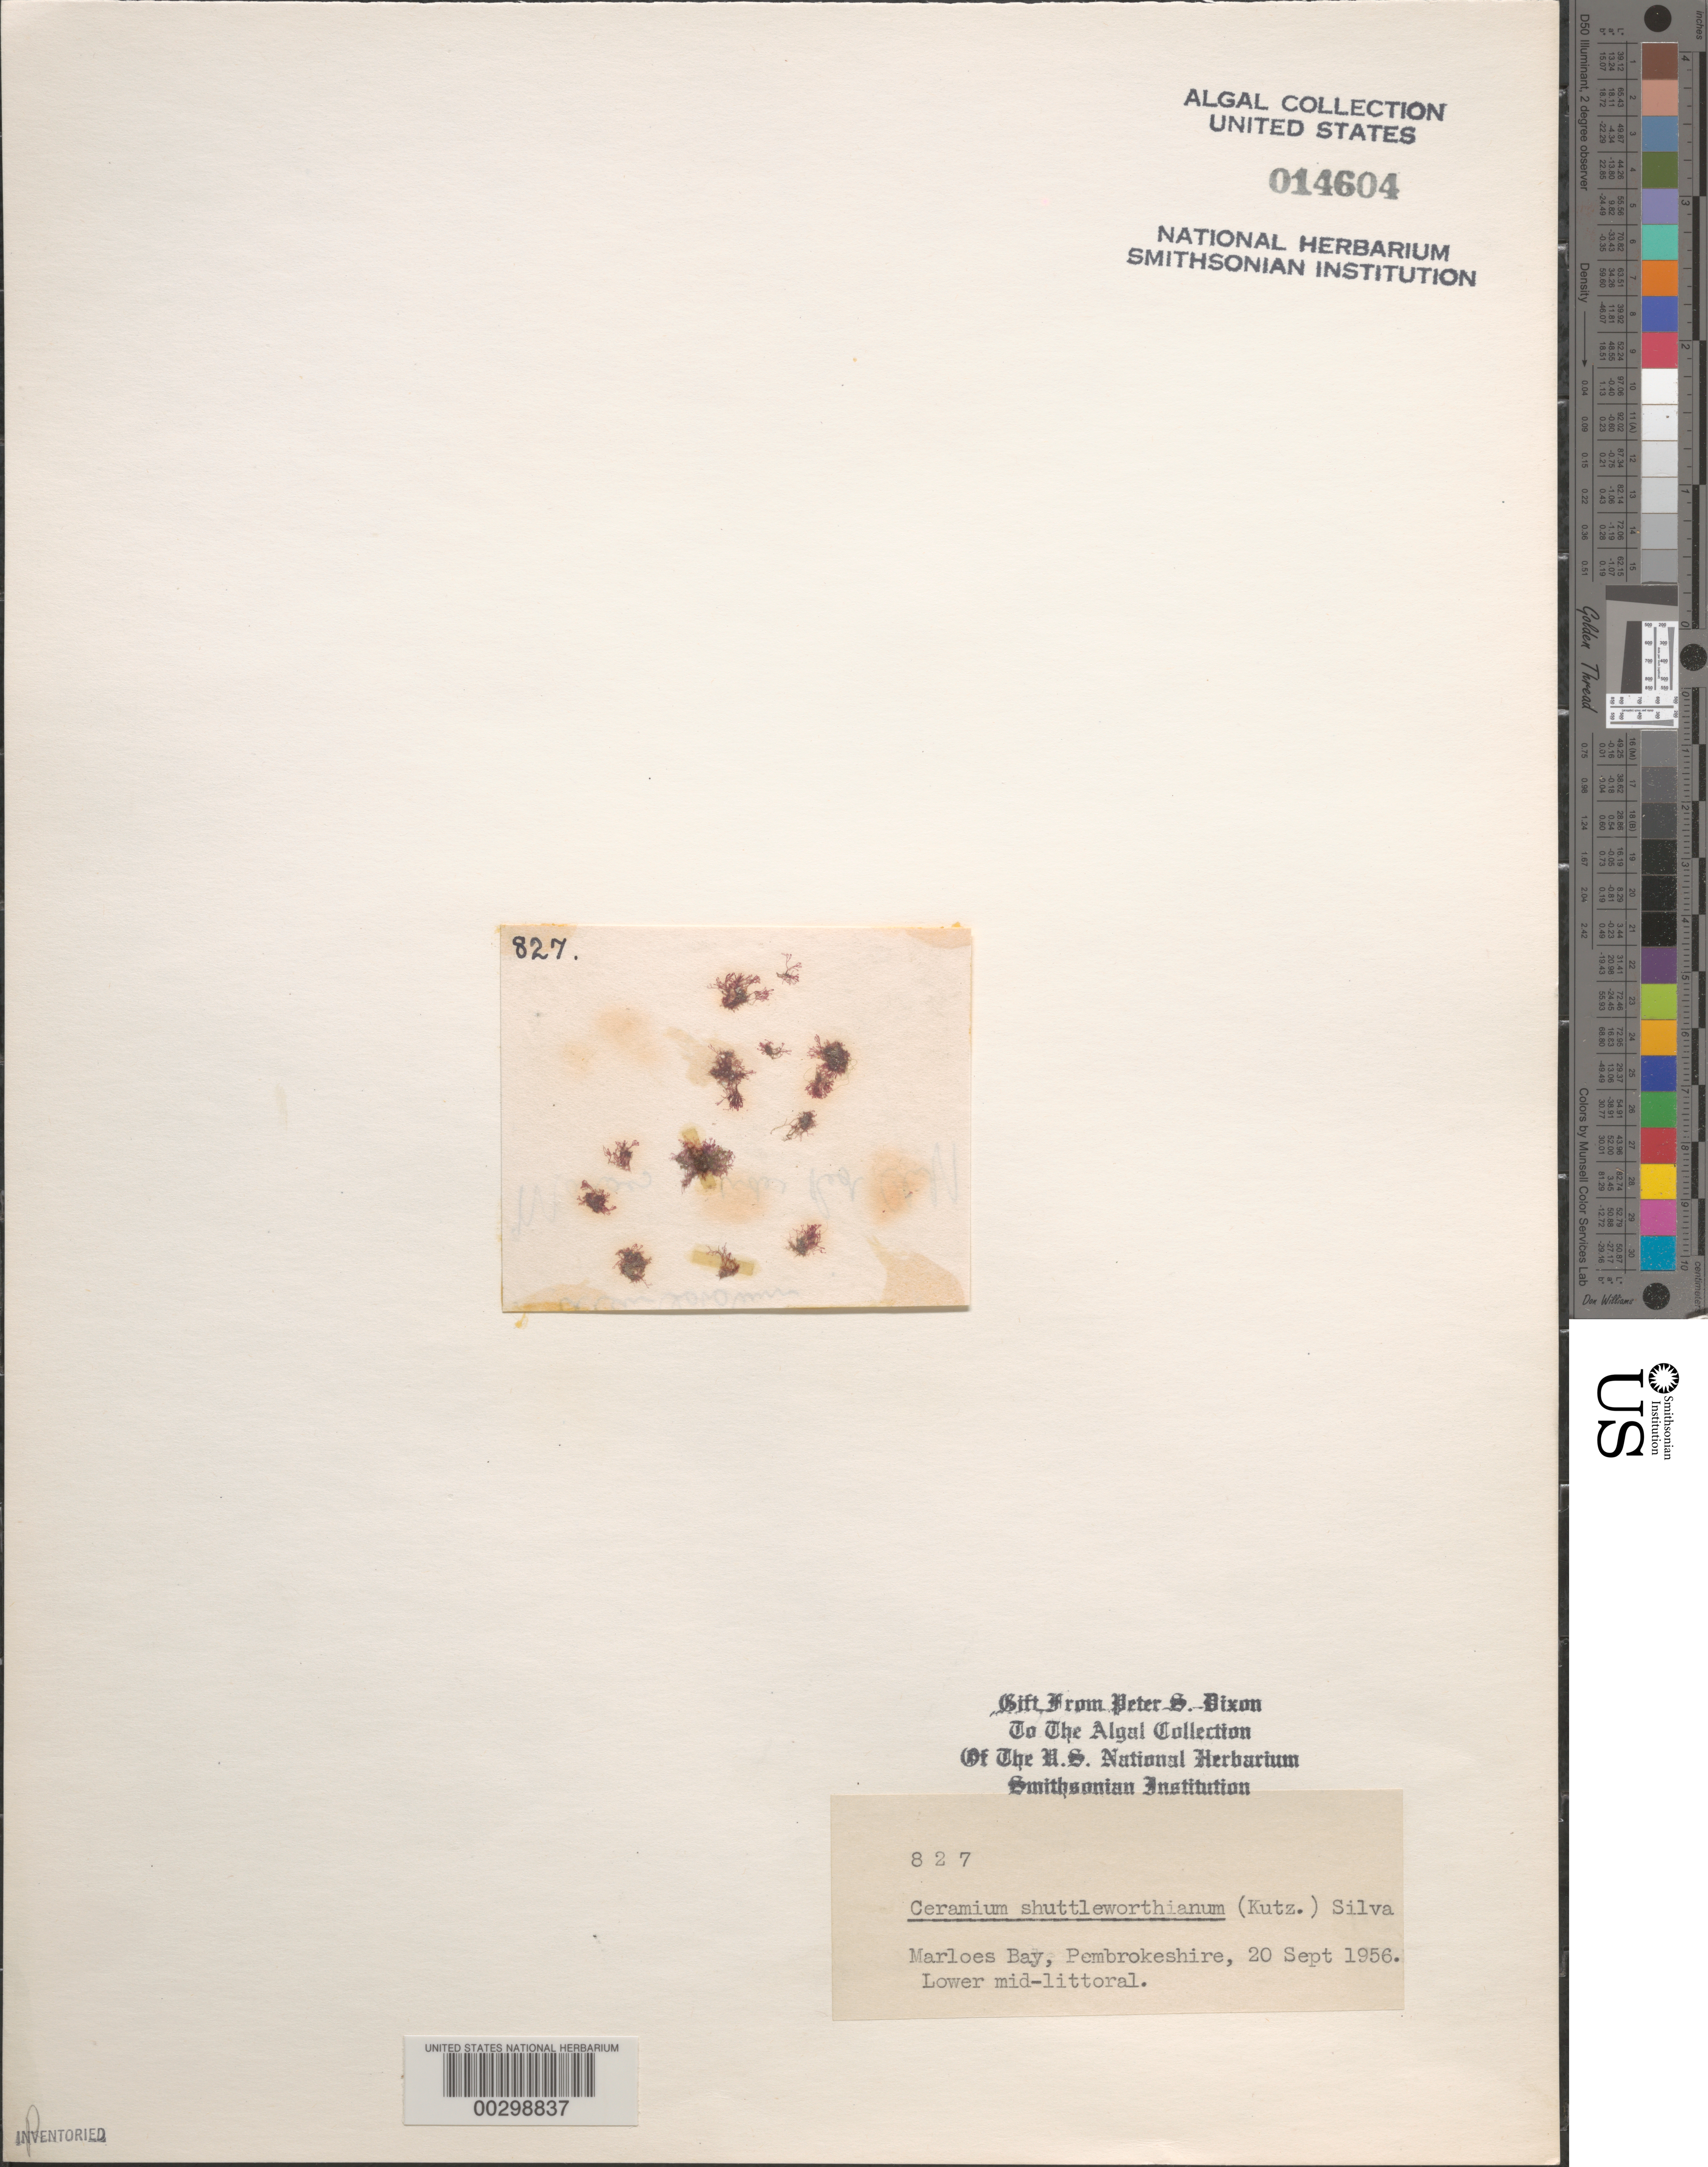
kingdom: Plantae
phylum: Rhodophyta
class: Florideophyceae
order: Ceramiales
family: Ceramiaceae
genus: Ceramium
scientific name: Ceramium shuttleworthianum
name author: (Kütz.) Rabenh.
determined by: Dixon, P. S.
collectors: P. S. Dixon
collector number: PSD 827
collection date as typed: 20 Sep 1956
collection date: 1956-09-20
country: United Kingdom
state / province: Wales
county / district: Dyfed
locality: Marloes Bay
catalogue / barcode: US 14604